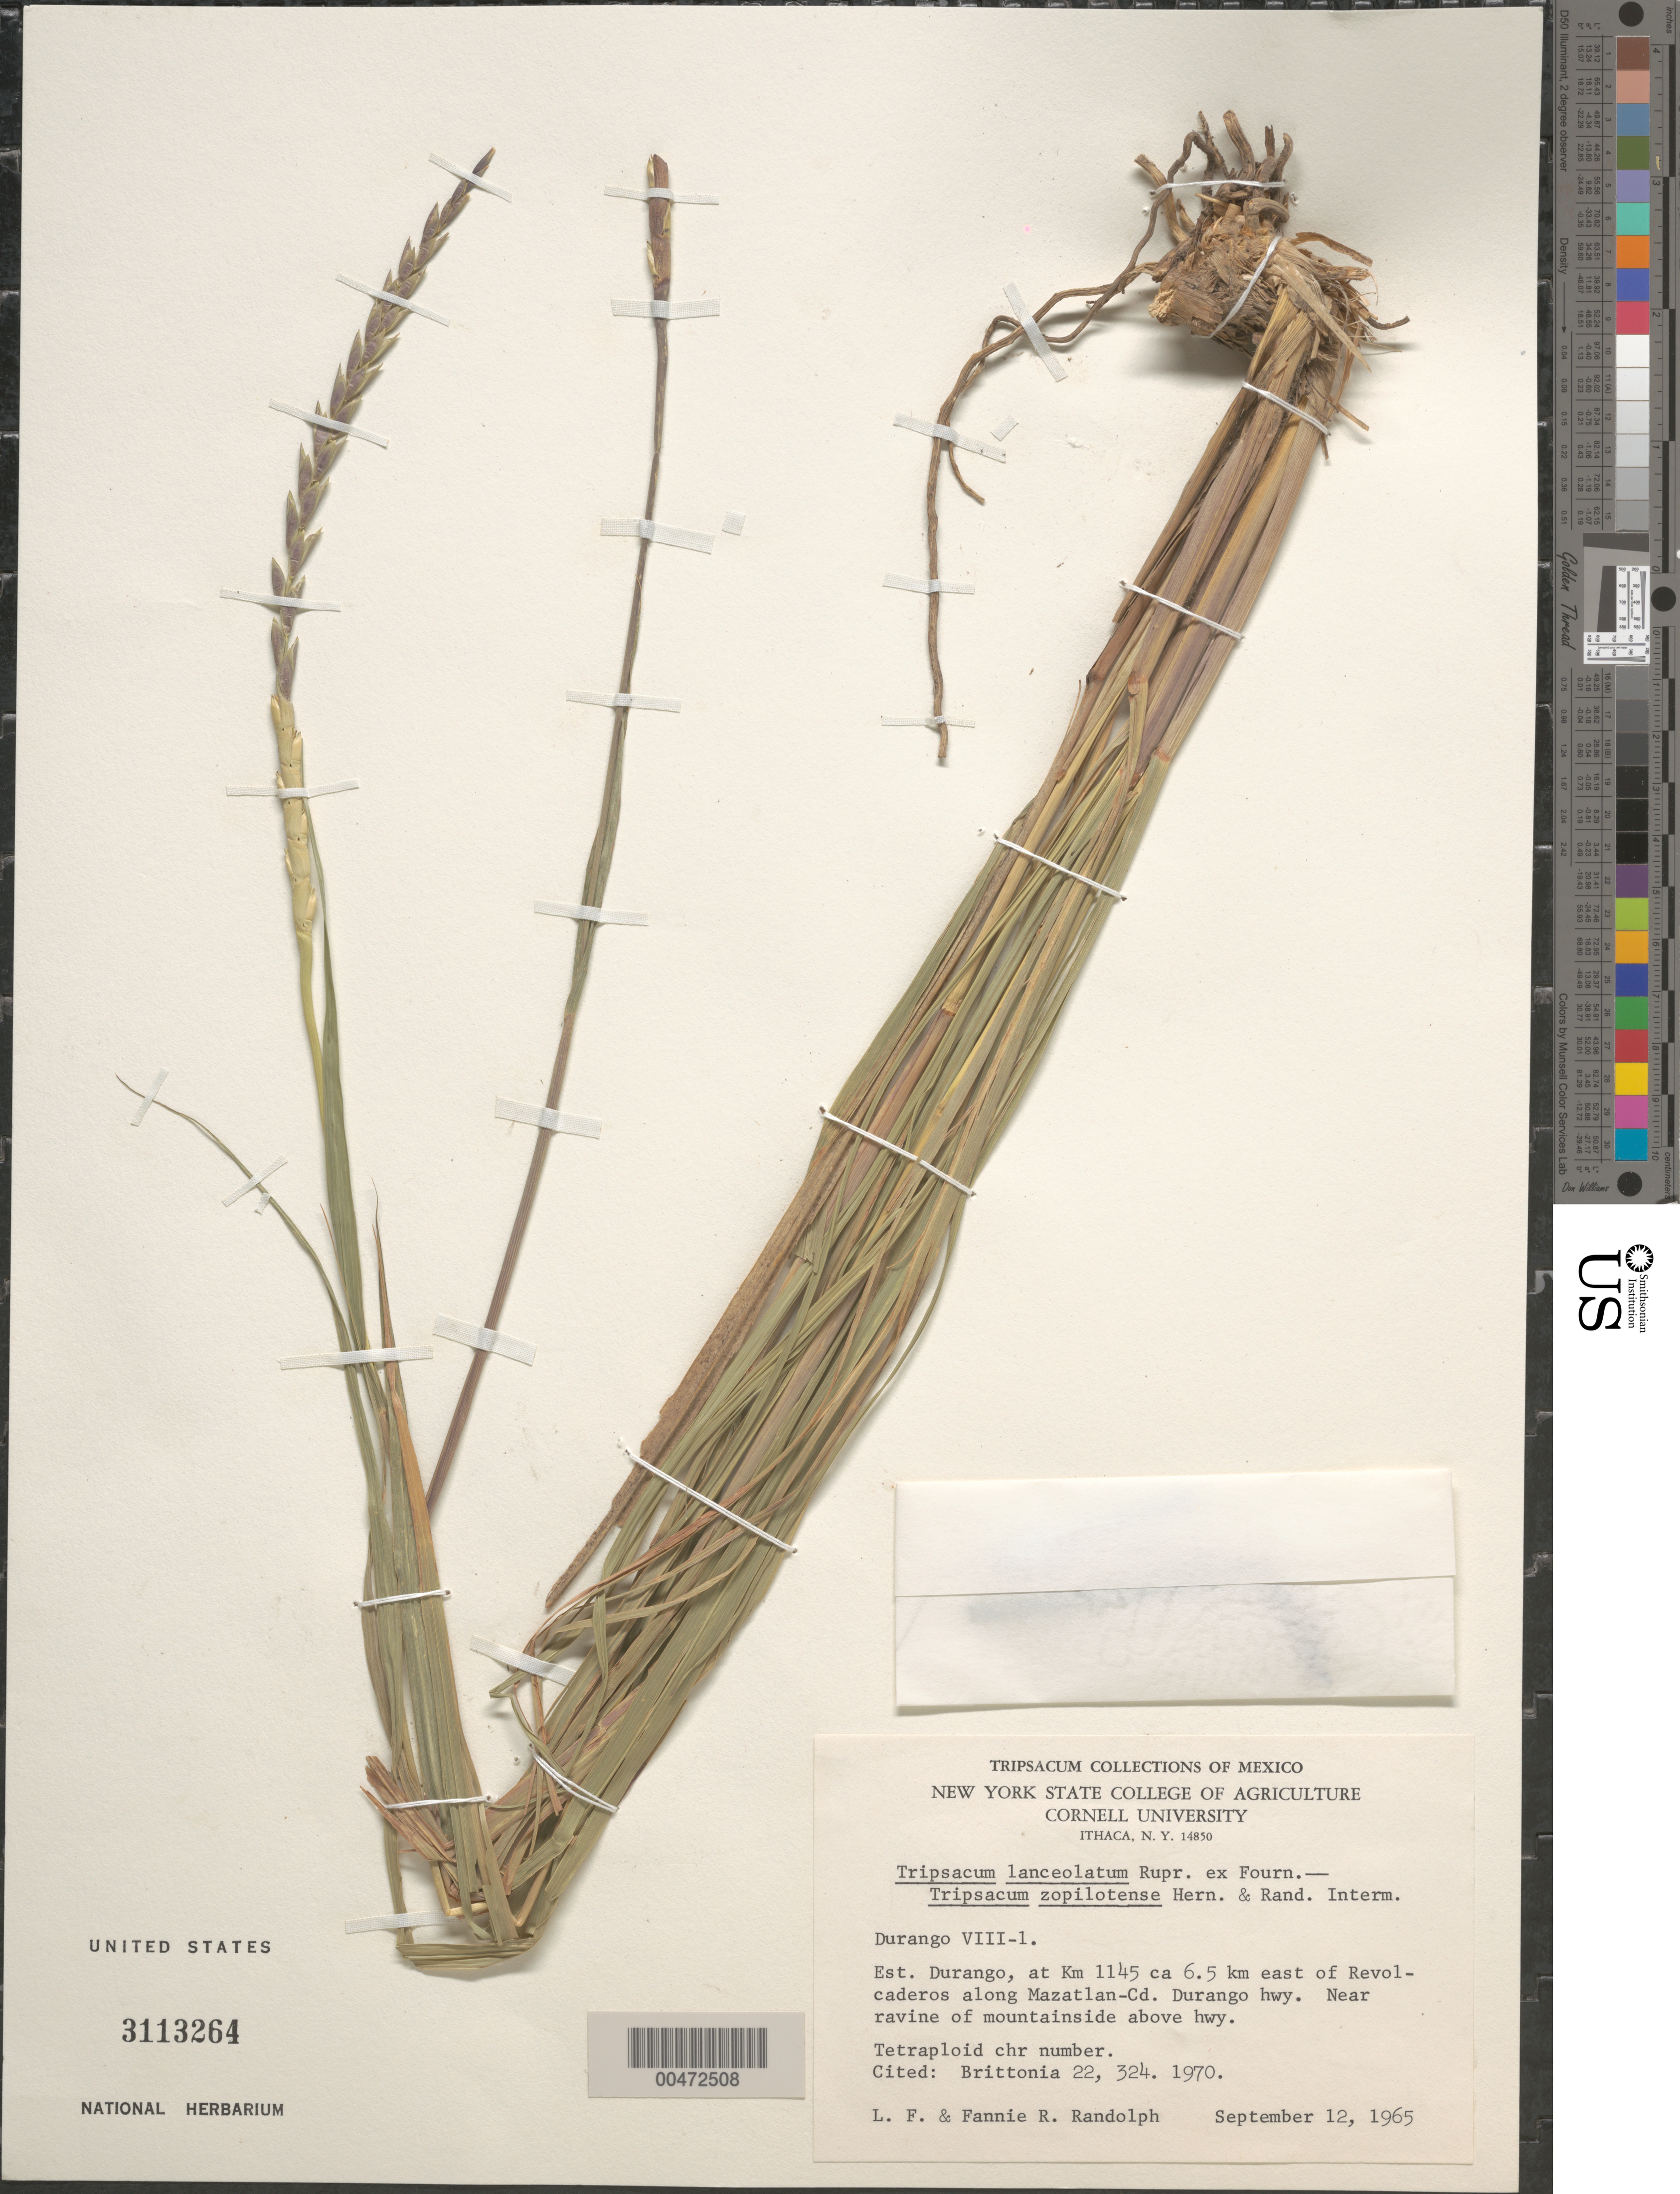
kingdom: Plantae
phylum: Tracheophyta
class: Liliopsida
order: Poales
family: Poaceae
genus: Tripsacum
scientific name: Tripsacum lanceolatum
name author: Rupr. ex E. Fourn.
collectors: L. F. Randolph & F. Randolph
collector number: VIII-1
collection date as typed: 12 Sep 1965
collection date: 1965-09-12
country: Mexico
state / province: Durango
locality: At Km 1145 ca. 6.5 km E of Revolcaderos along Mazatlan-Cd. Durango Hwy, above hwy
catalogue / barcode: US 3113264